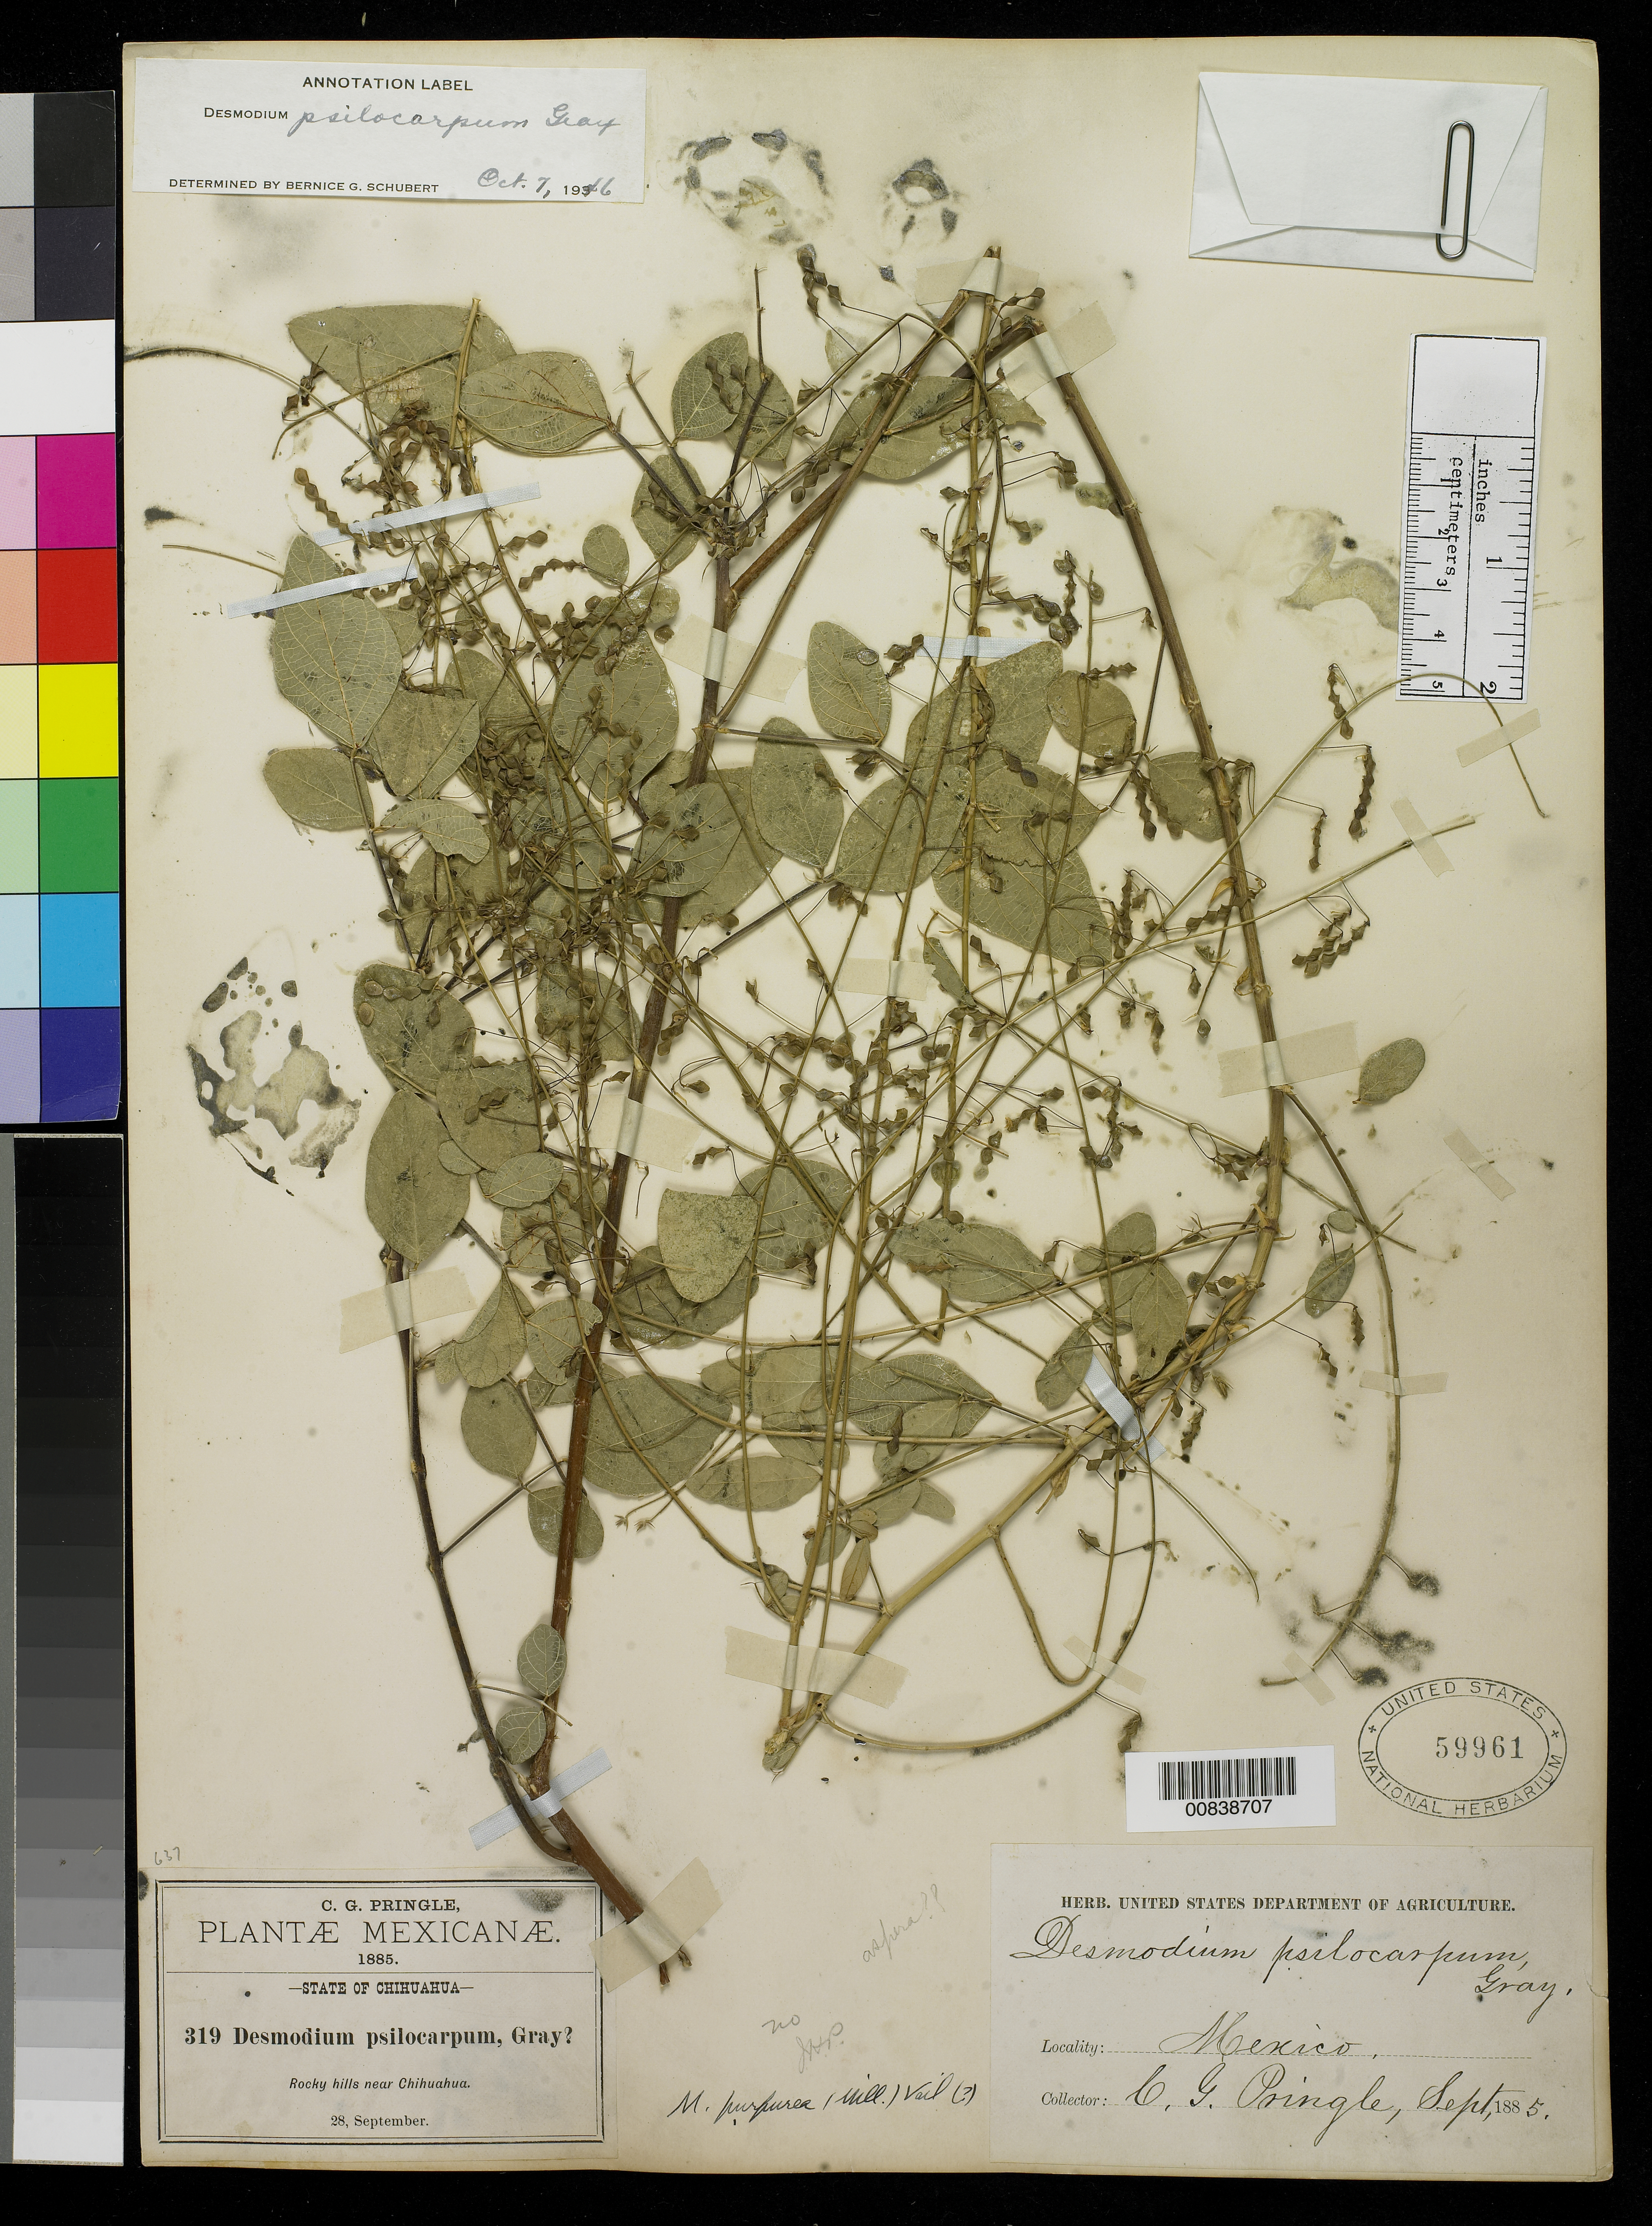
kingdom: Plantae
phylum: Tracheophyta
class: Magnoliopsida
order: Fabales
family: Fabaceae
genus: Desmodium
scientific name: Desmodium psilocarpum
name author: A. Gray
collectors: C. G. Pringle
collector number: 319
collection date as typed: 28 Sep 1885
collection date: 1885-09-28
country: Mexico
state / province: Chihuahua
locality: Rocky hills near Chihuahua.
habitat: Rocky hills.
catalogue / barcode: US 59961